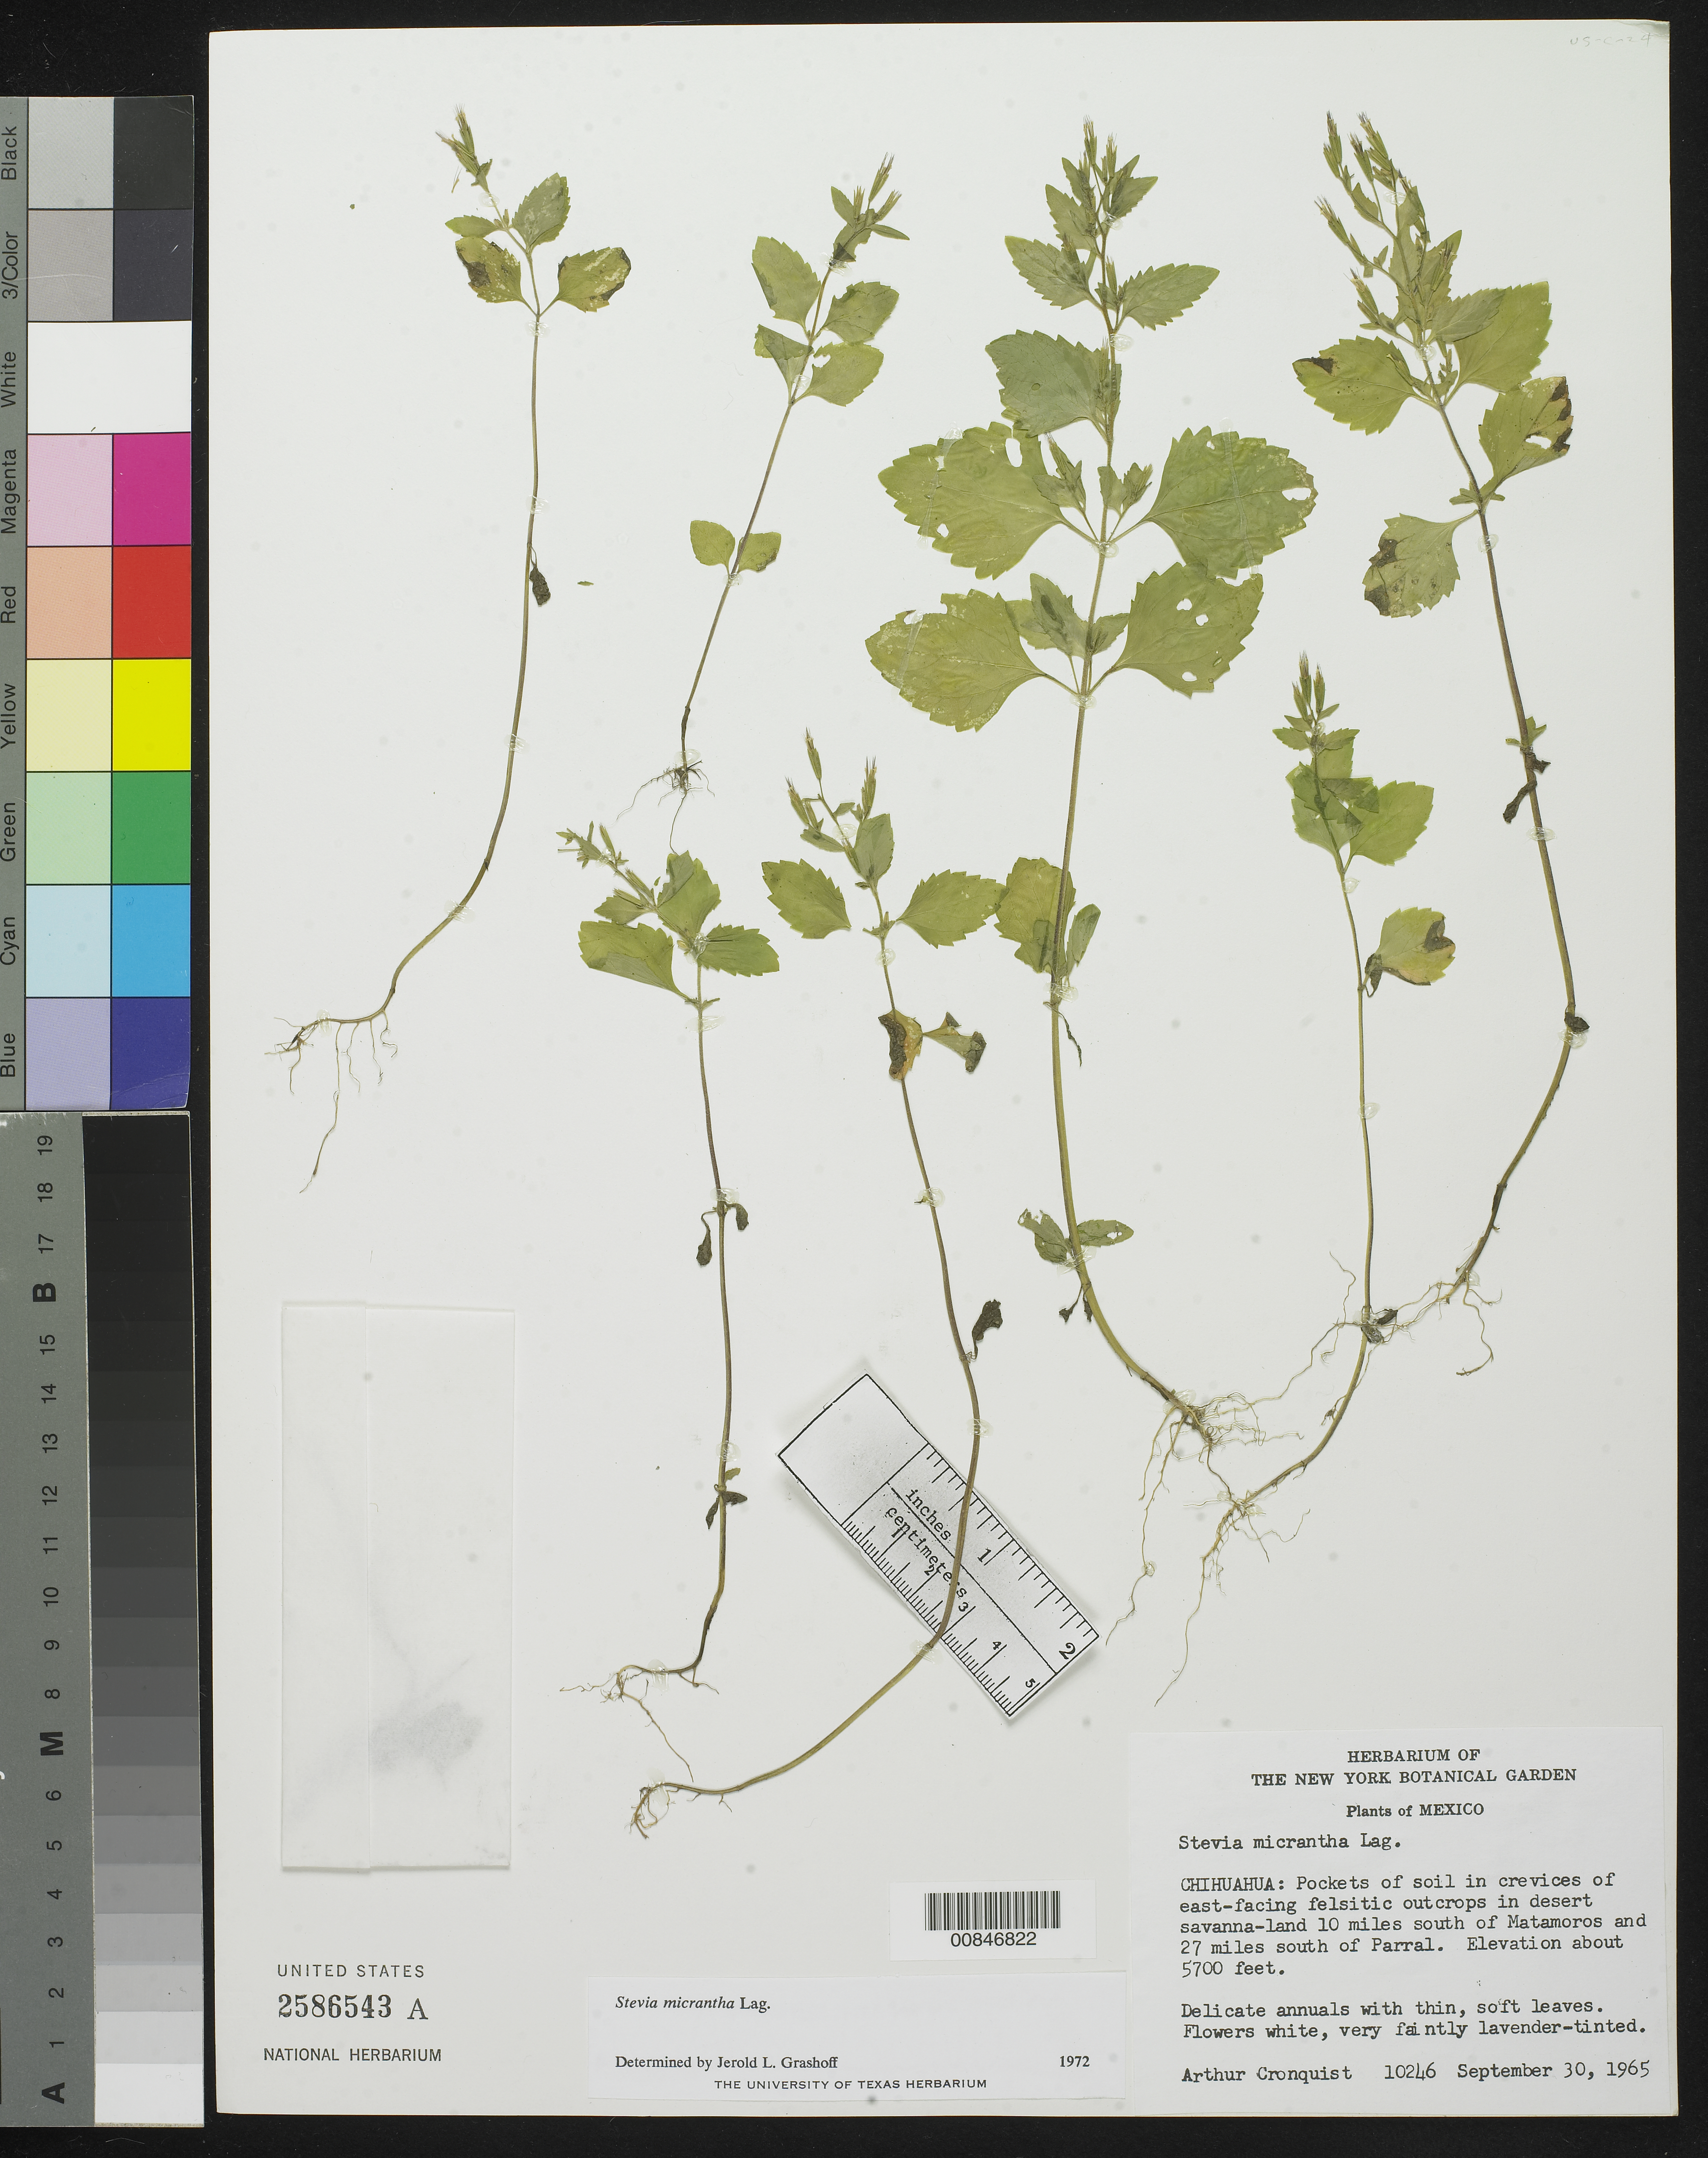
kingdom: Plantae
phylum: Tracheophyta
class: Magnoliopsida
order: Asterales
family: Asteraceae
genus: Stevia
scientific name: Stevia micrantha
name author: Lag.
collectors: A. J. Cronquist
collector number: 10246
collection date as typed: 30 Sep 1965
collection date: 1965-09-30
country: Mexico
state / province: Chihuahua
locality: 10 miles south of Matamoros and 27 miles south of Parral.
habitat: Pockets of soil in crevices of east-facing felsitic outcrops in desert savanna-land.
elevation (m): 1737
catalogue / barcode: US 2586543A